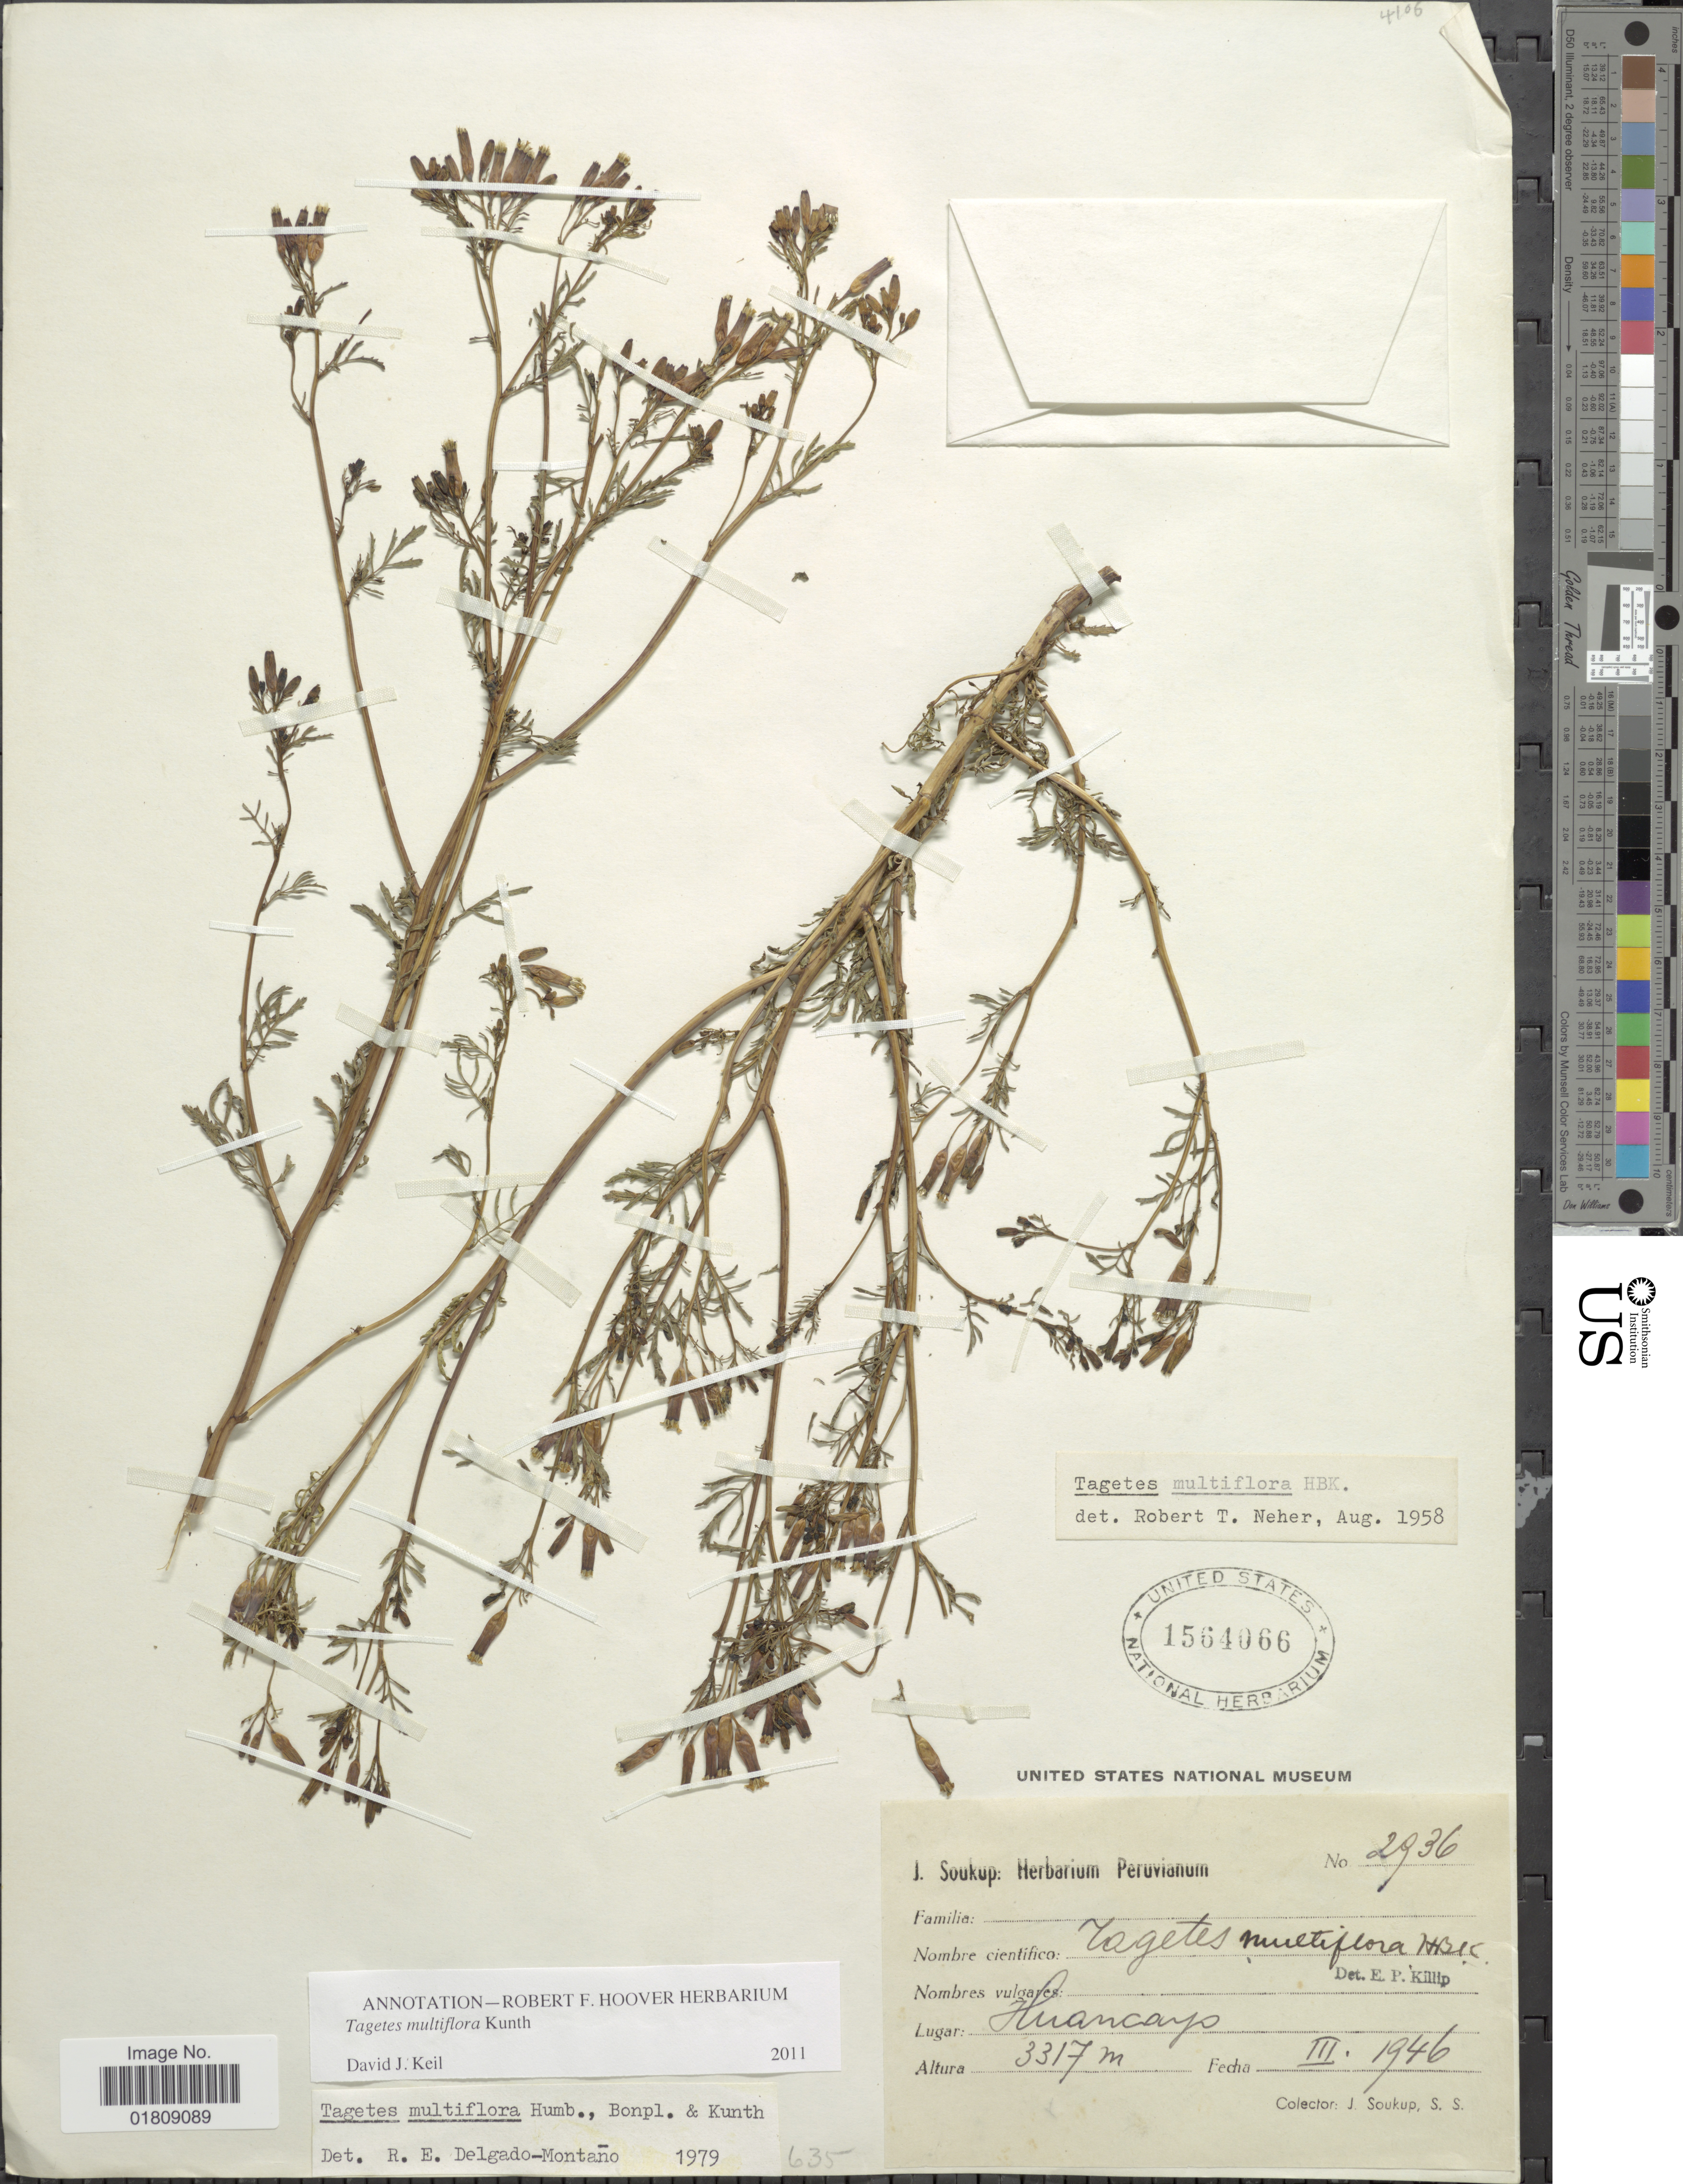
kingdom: Plantae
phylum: Tracheophyta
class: Magnoliopsida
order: Asterales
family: Asteraceae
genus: Tagetes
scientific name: Tagetes multiflora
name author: Kunth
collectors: J. Soukup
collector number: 2936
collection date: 1946-03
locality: Huancayo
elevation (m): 3317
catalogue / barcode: US 1564066